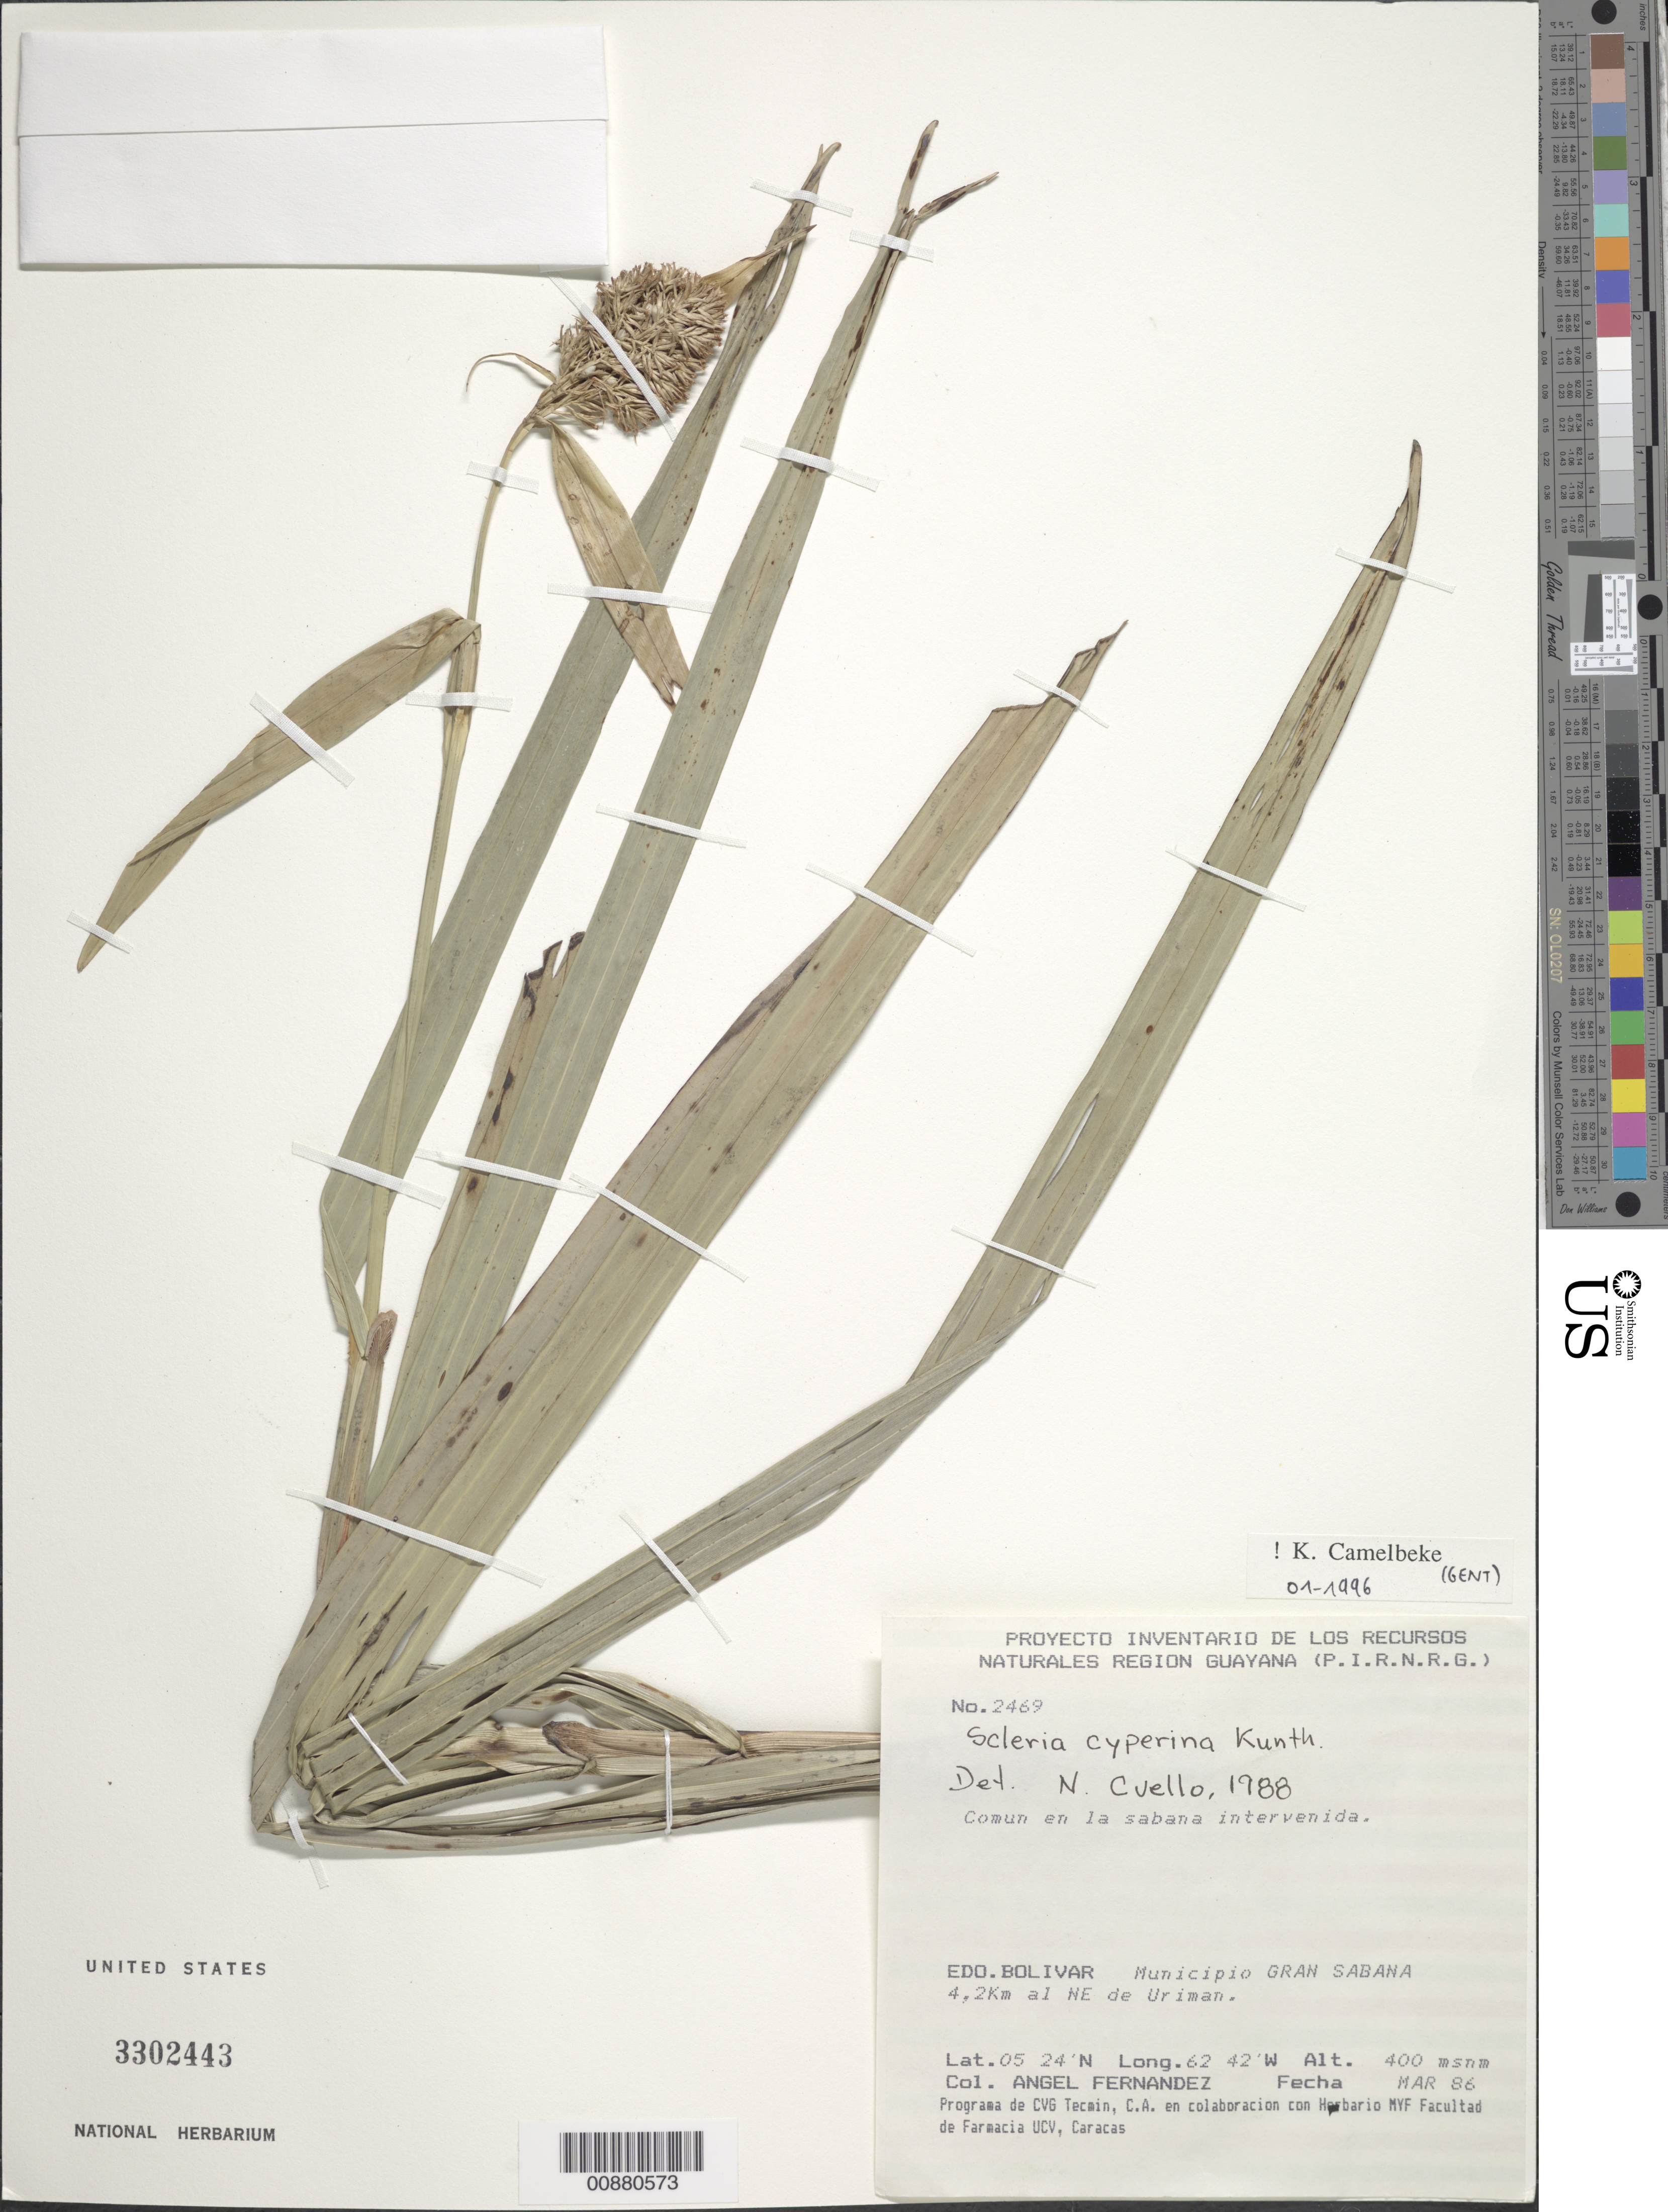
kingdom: Plantae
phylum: Tracheophyta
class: Liliopsida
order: Poales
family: Cyperaceae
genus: Scleria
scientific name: Scleria cyperina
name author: Willd. ex Kunth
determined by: Camelbeke, K.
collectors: A. Fernández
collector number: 2469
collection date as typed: Mar-86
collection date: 1986-03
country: Venezuela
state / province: Bolívar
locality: Mun. Gran Sabana, 4.2 km NE de Uriman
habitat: Sabana intervenida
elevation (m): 400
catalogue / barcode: US 3302443